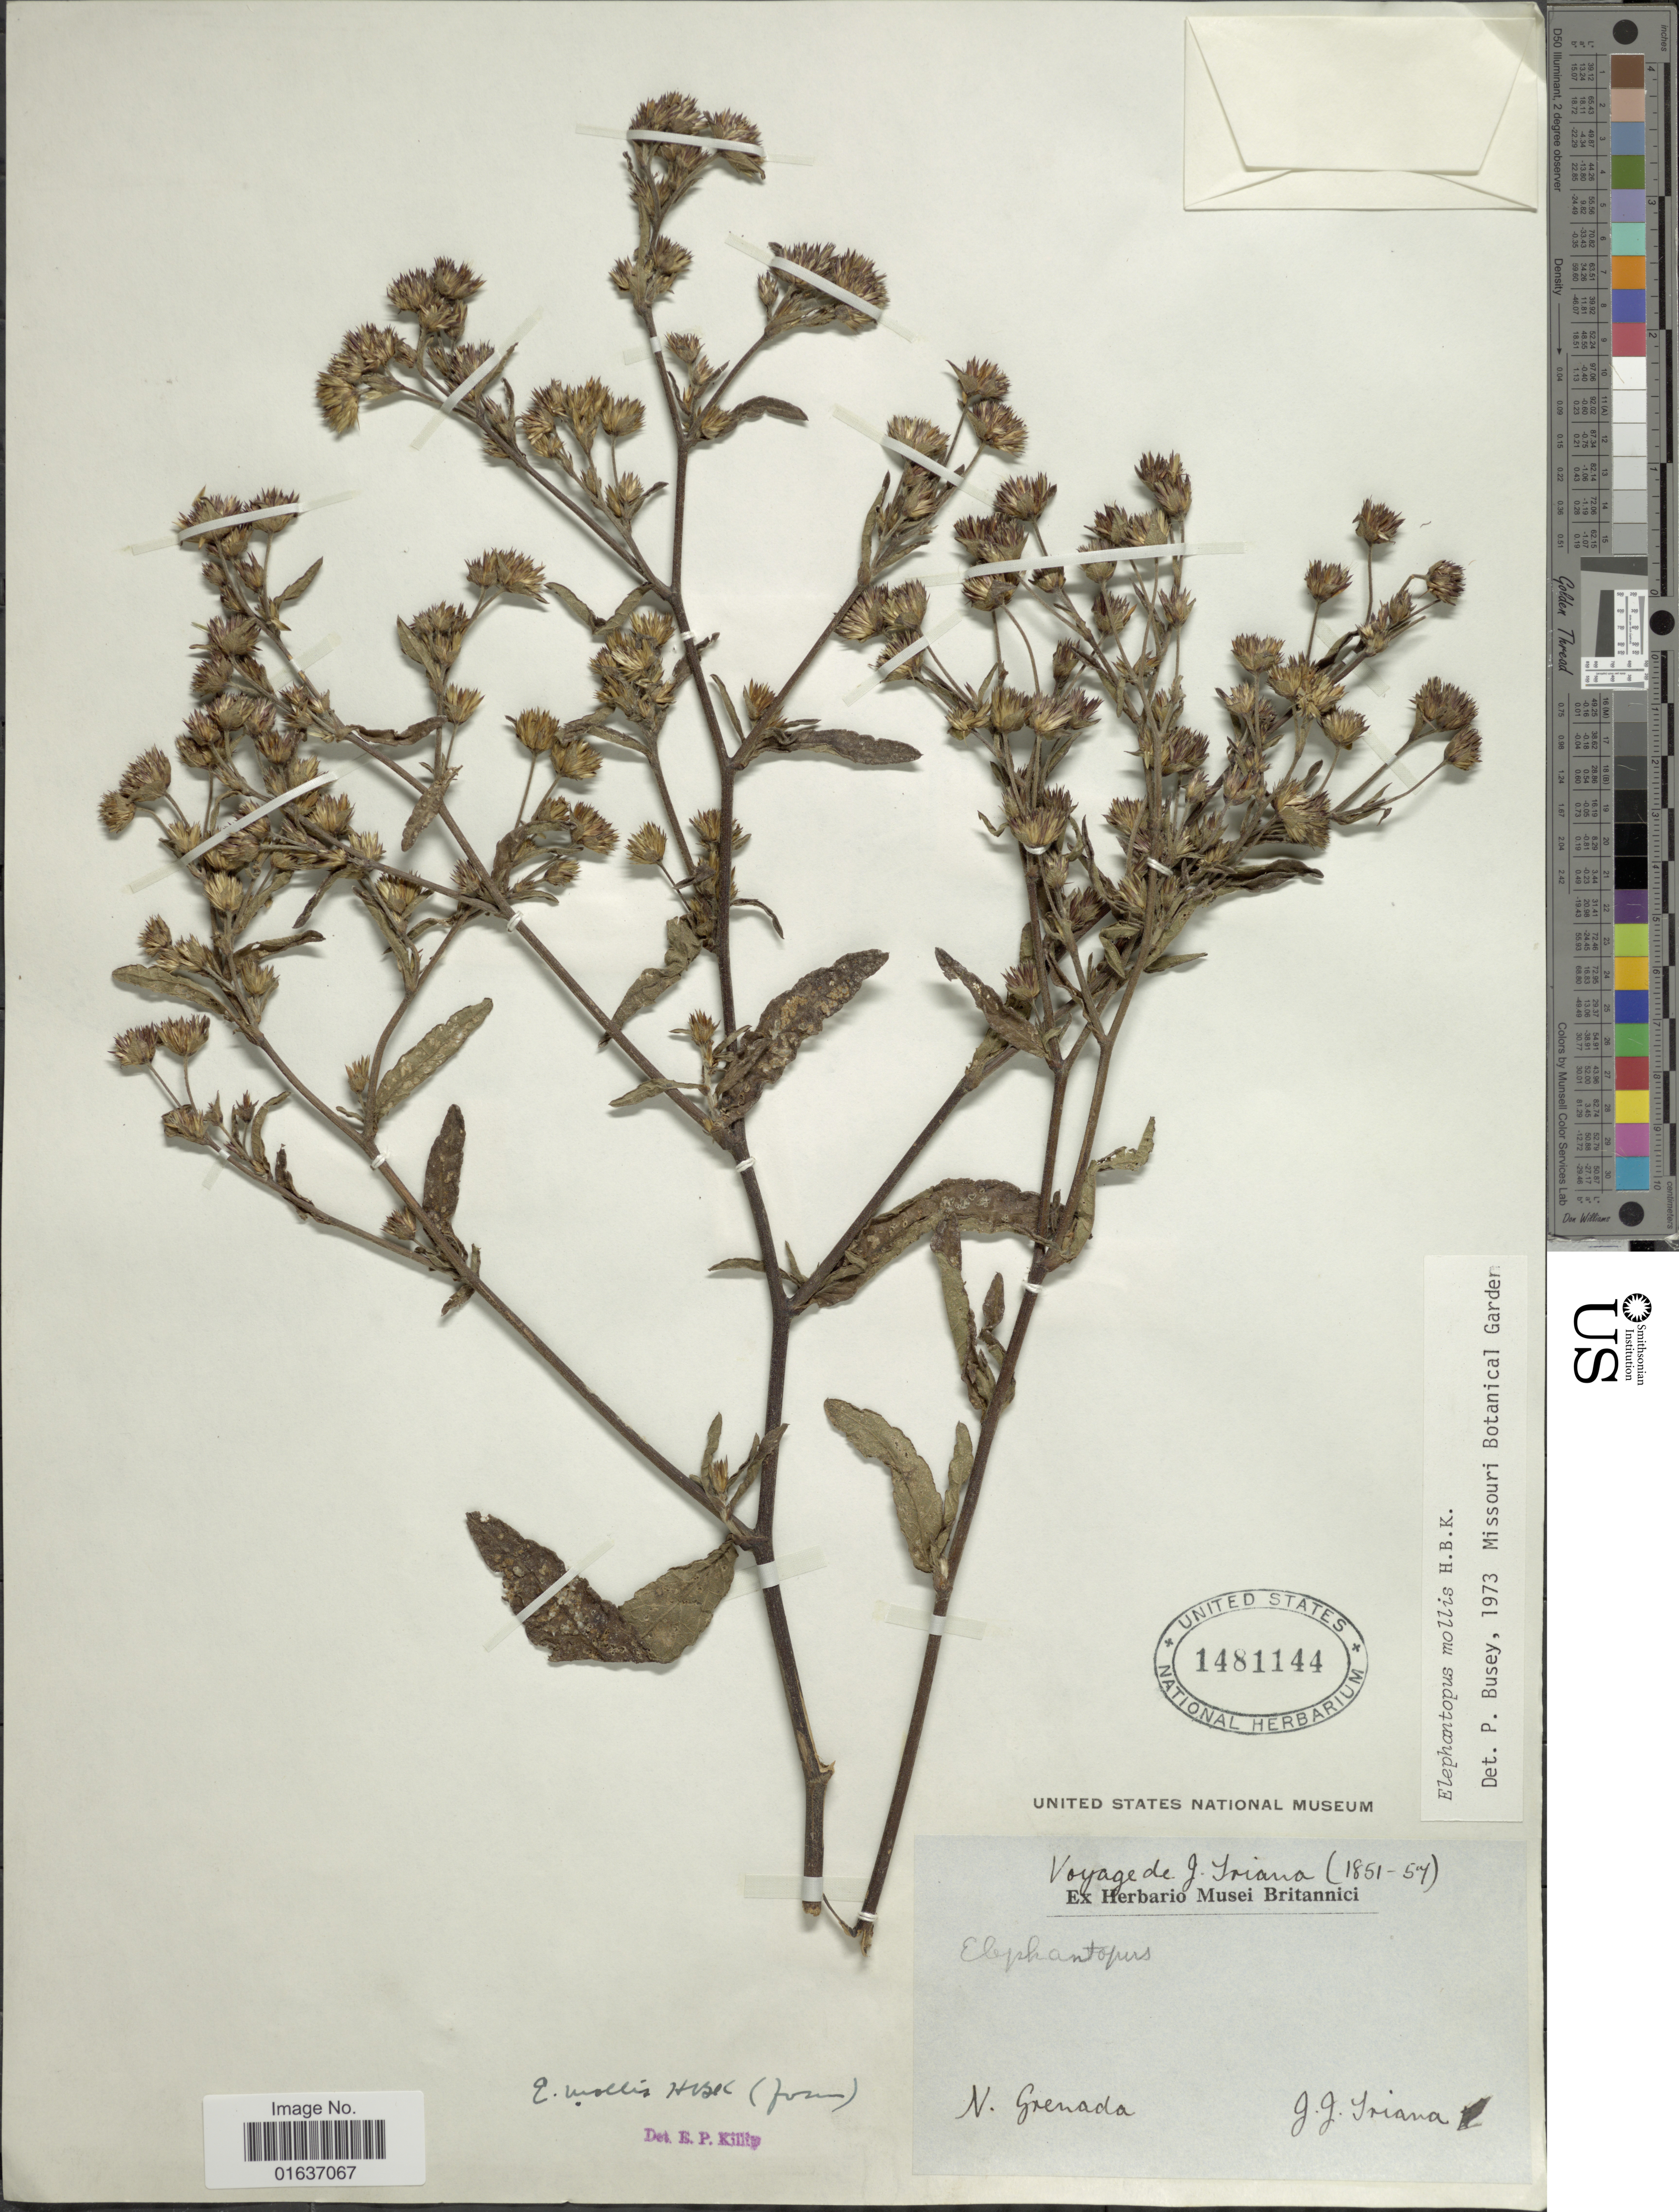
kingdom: Plantae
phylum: Tracheophyta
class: Magnoliopsida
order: Asterales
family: Asteraceae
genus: Elephantopus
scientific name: Elephantopus mollis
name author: Kunth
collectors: J. J. Triana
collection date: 1851/1854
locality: N. Grenada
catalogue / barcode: US 1481144